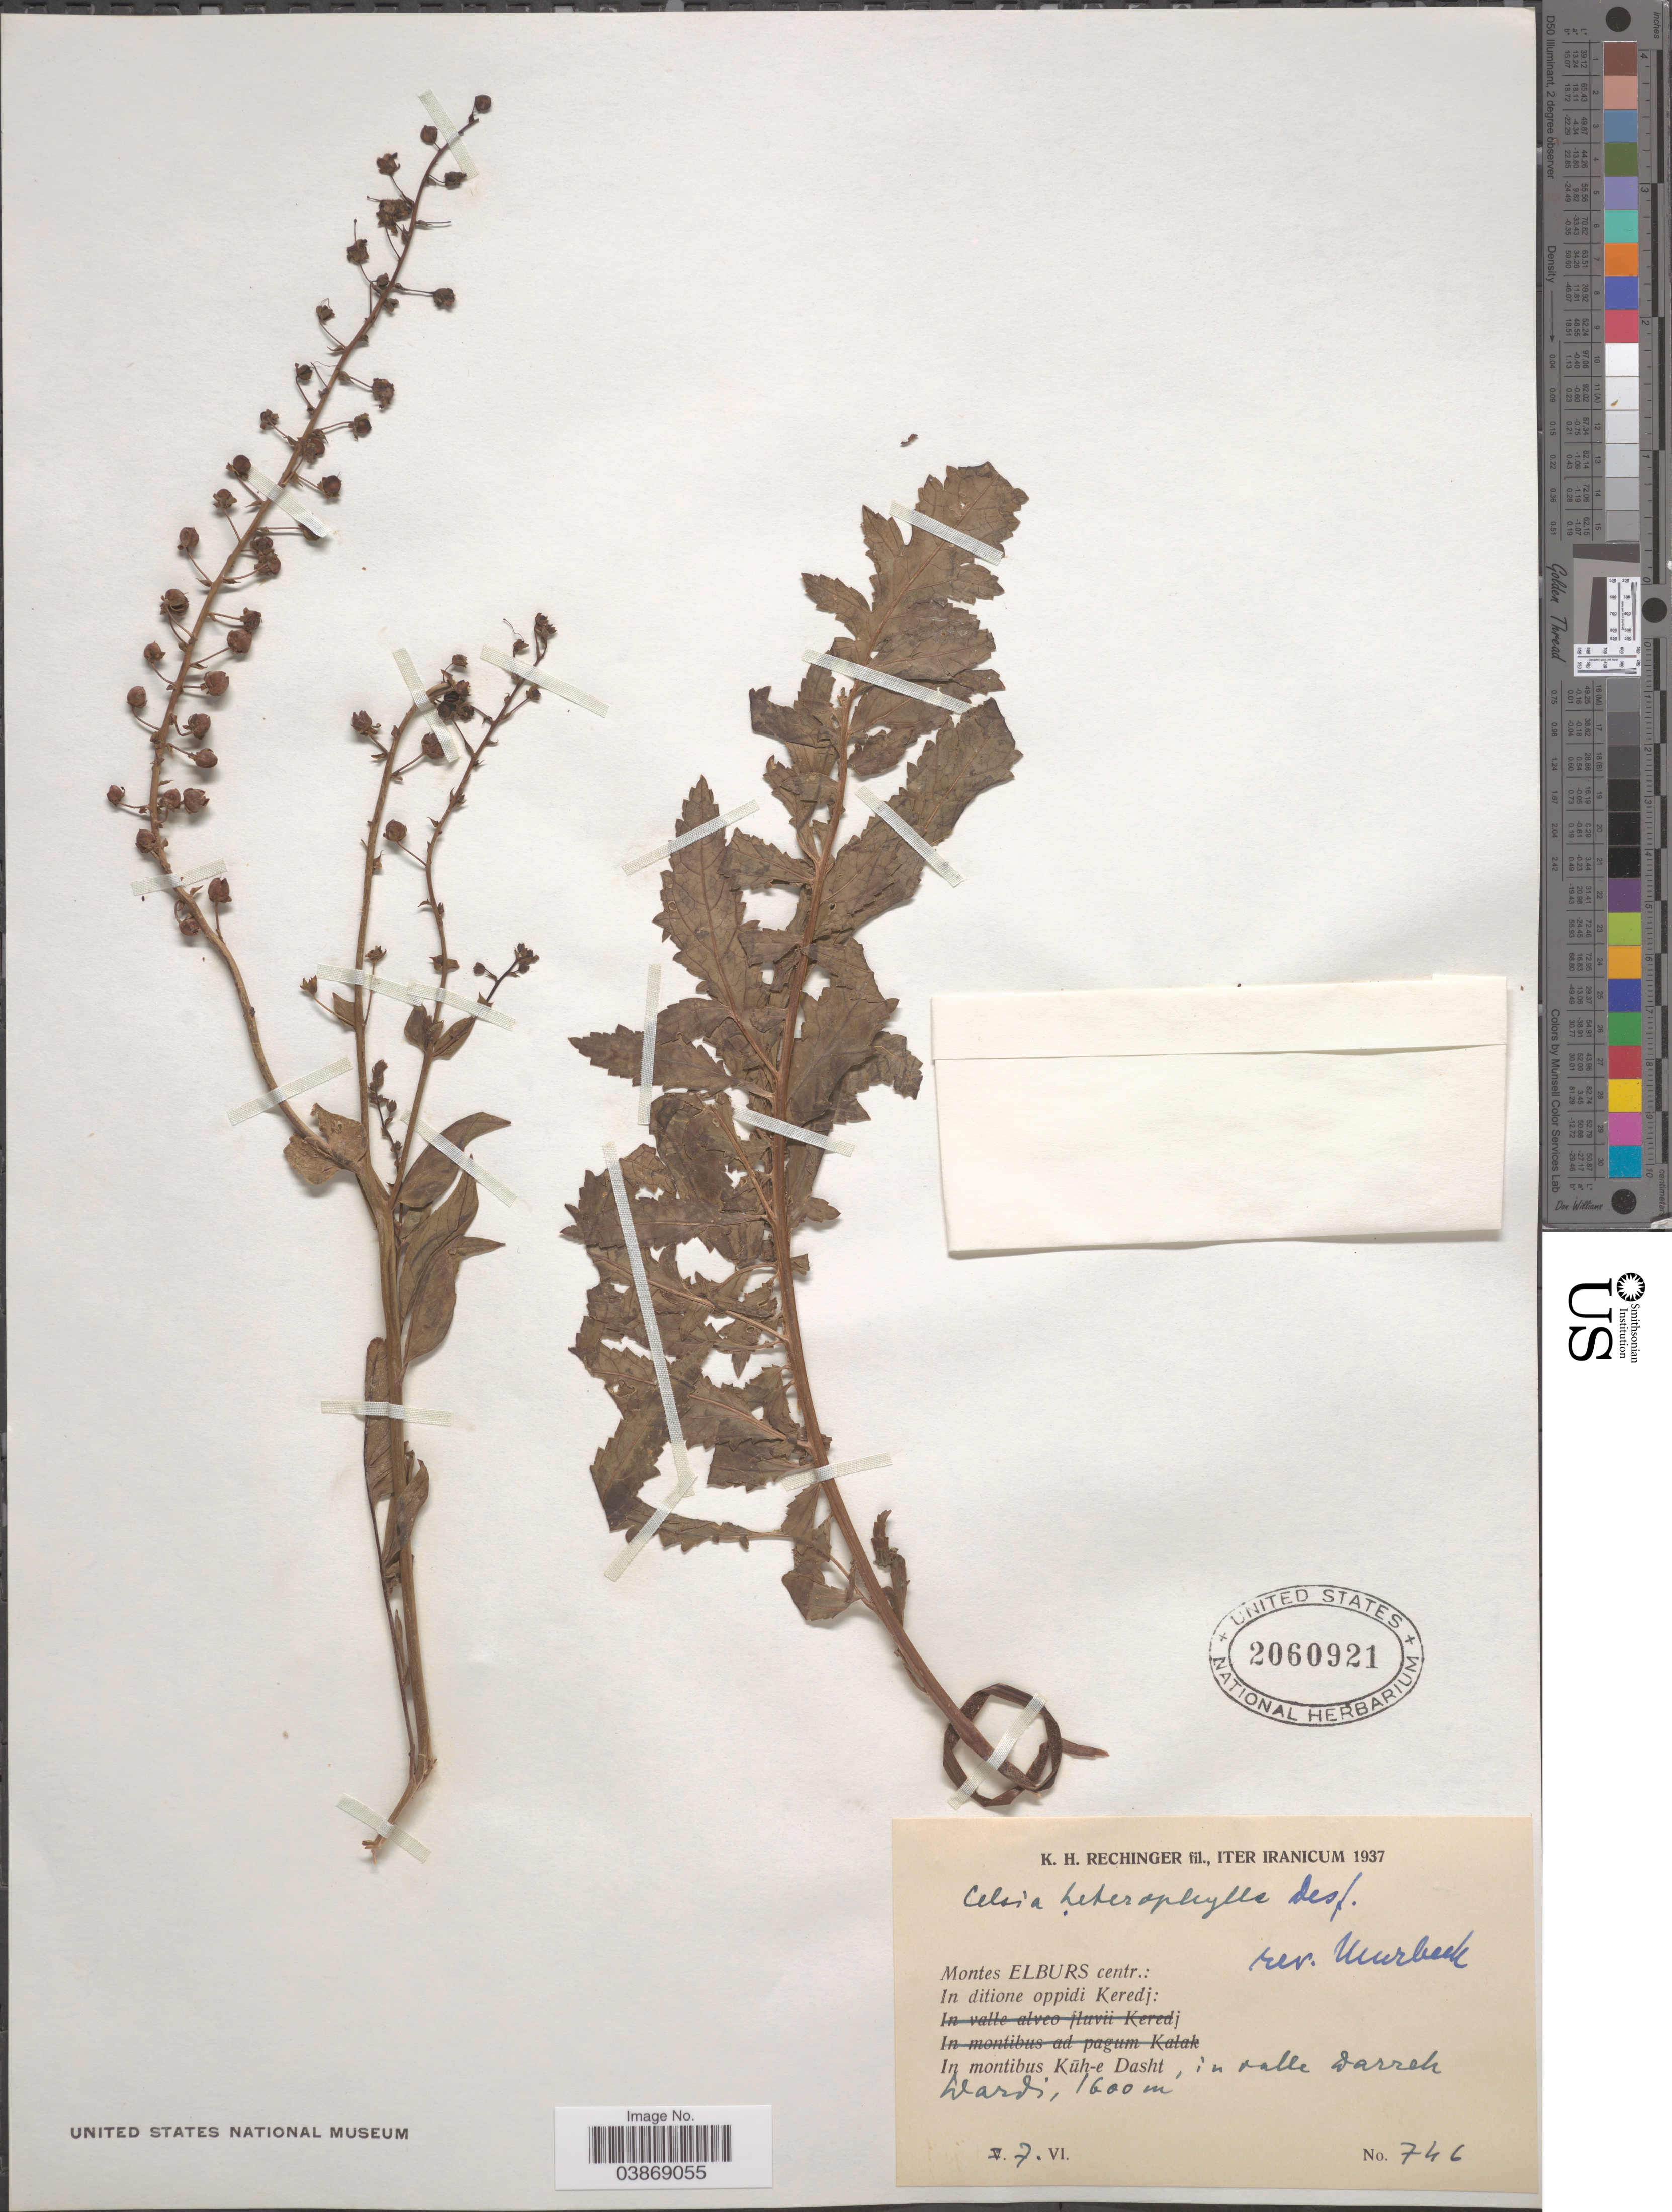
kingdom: Plantae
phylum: Tracheophyta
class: Magnoliopsida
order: Lamiales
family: Scrophulariaceae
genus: Celsia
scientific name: Celsia heterophylla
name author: Desf.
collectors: K. H. Rechinger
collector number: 746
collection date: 1937-06-07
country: Iran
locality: Montes Elburs centr.: In ditione oppidi Keredj: In montibus Küh-e Dasht, in valle Darreh Wardi.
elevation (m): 1600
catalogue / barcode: US 2060921